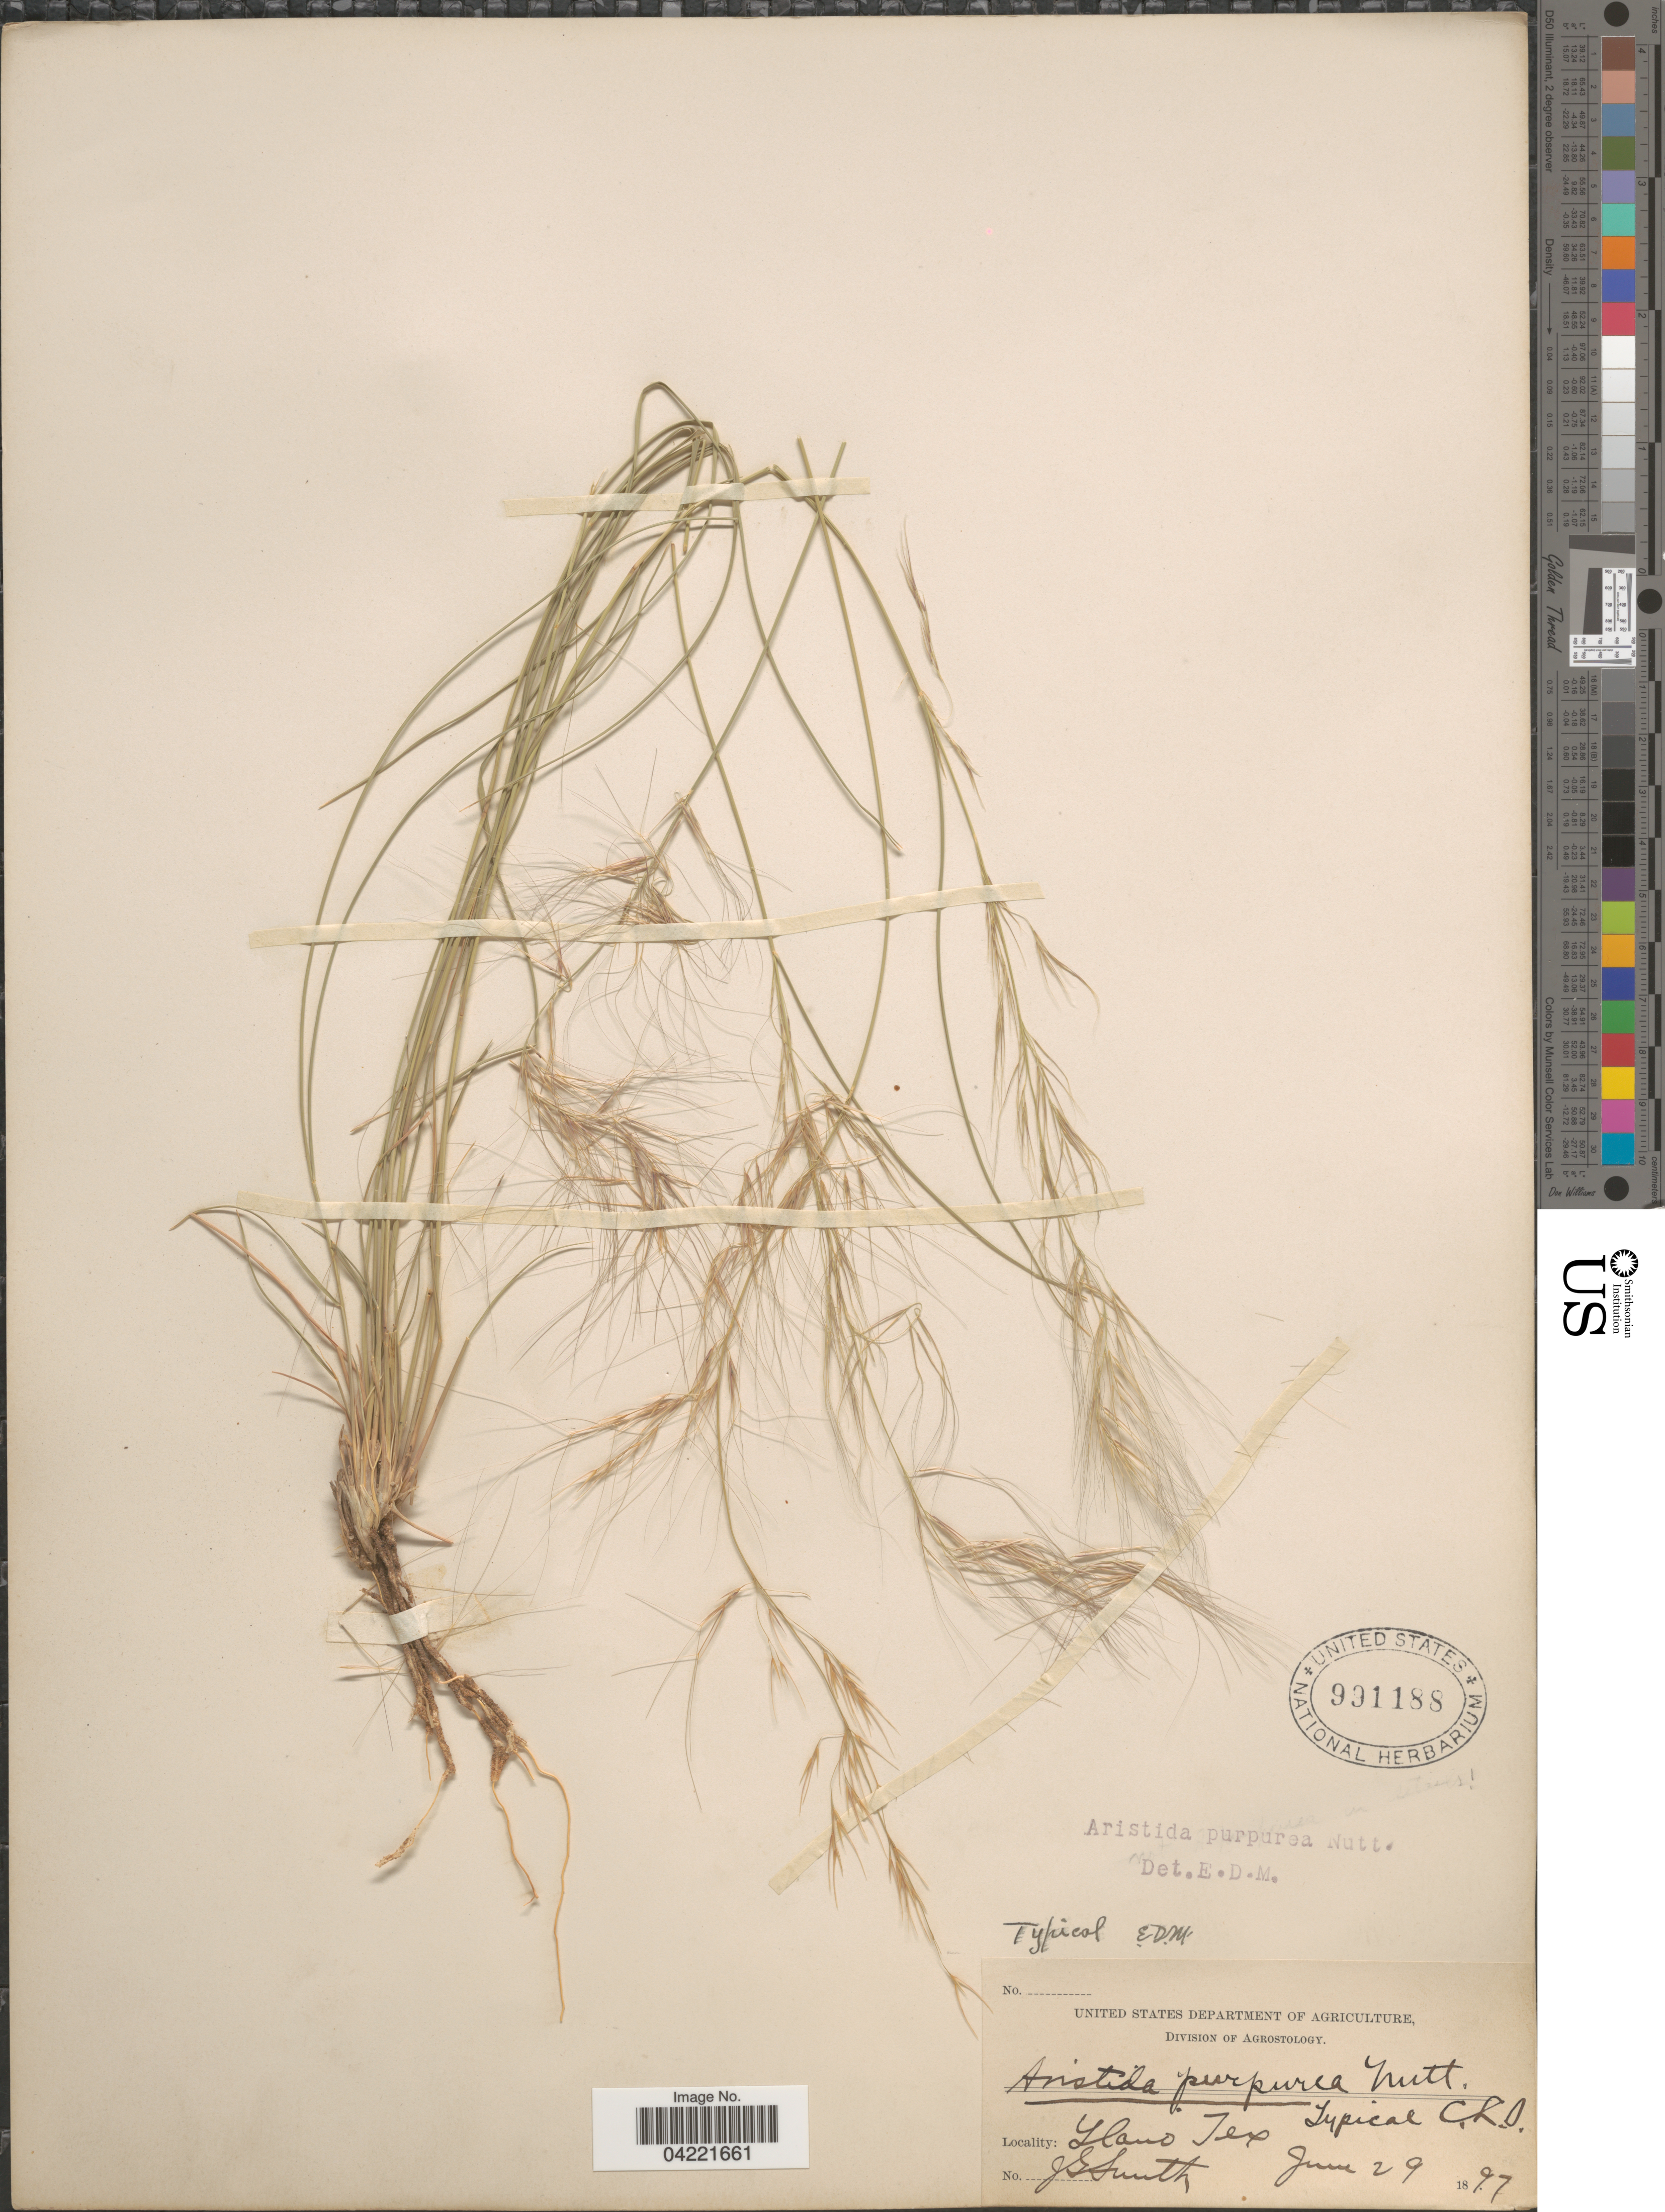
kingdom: Plantae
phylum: Tracheophyta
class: Liliopsida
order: Poales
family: Poaceae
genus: Aristida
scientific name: Aristida purpurea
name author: Nutt.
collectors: J. G. Smith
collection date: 1897-06-29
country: United States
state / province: Texas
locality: Llano.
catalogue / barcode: US 991188